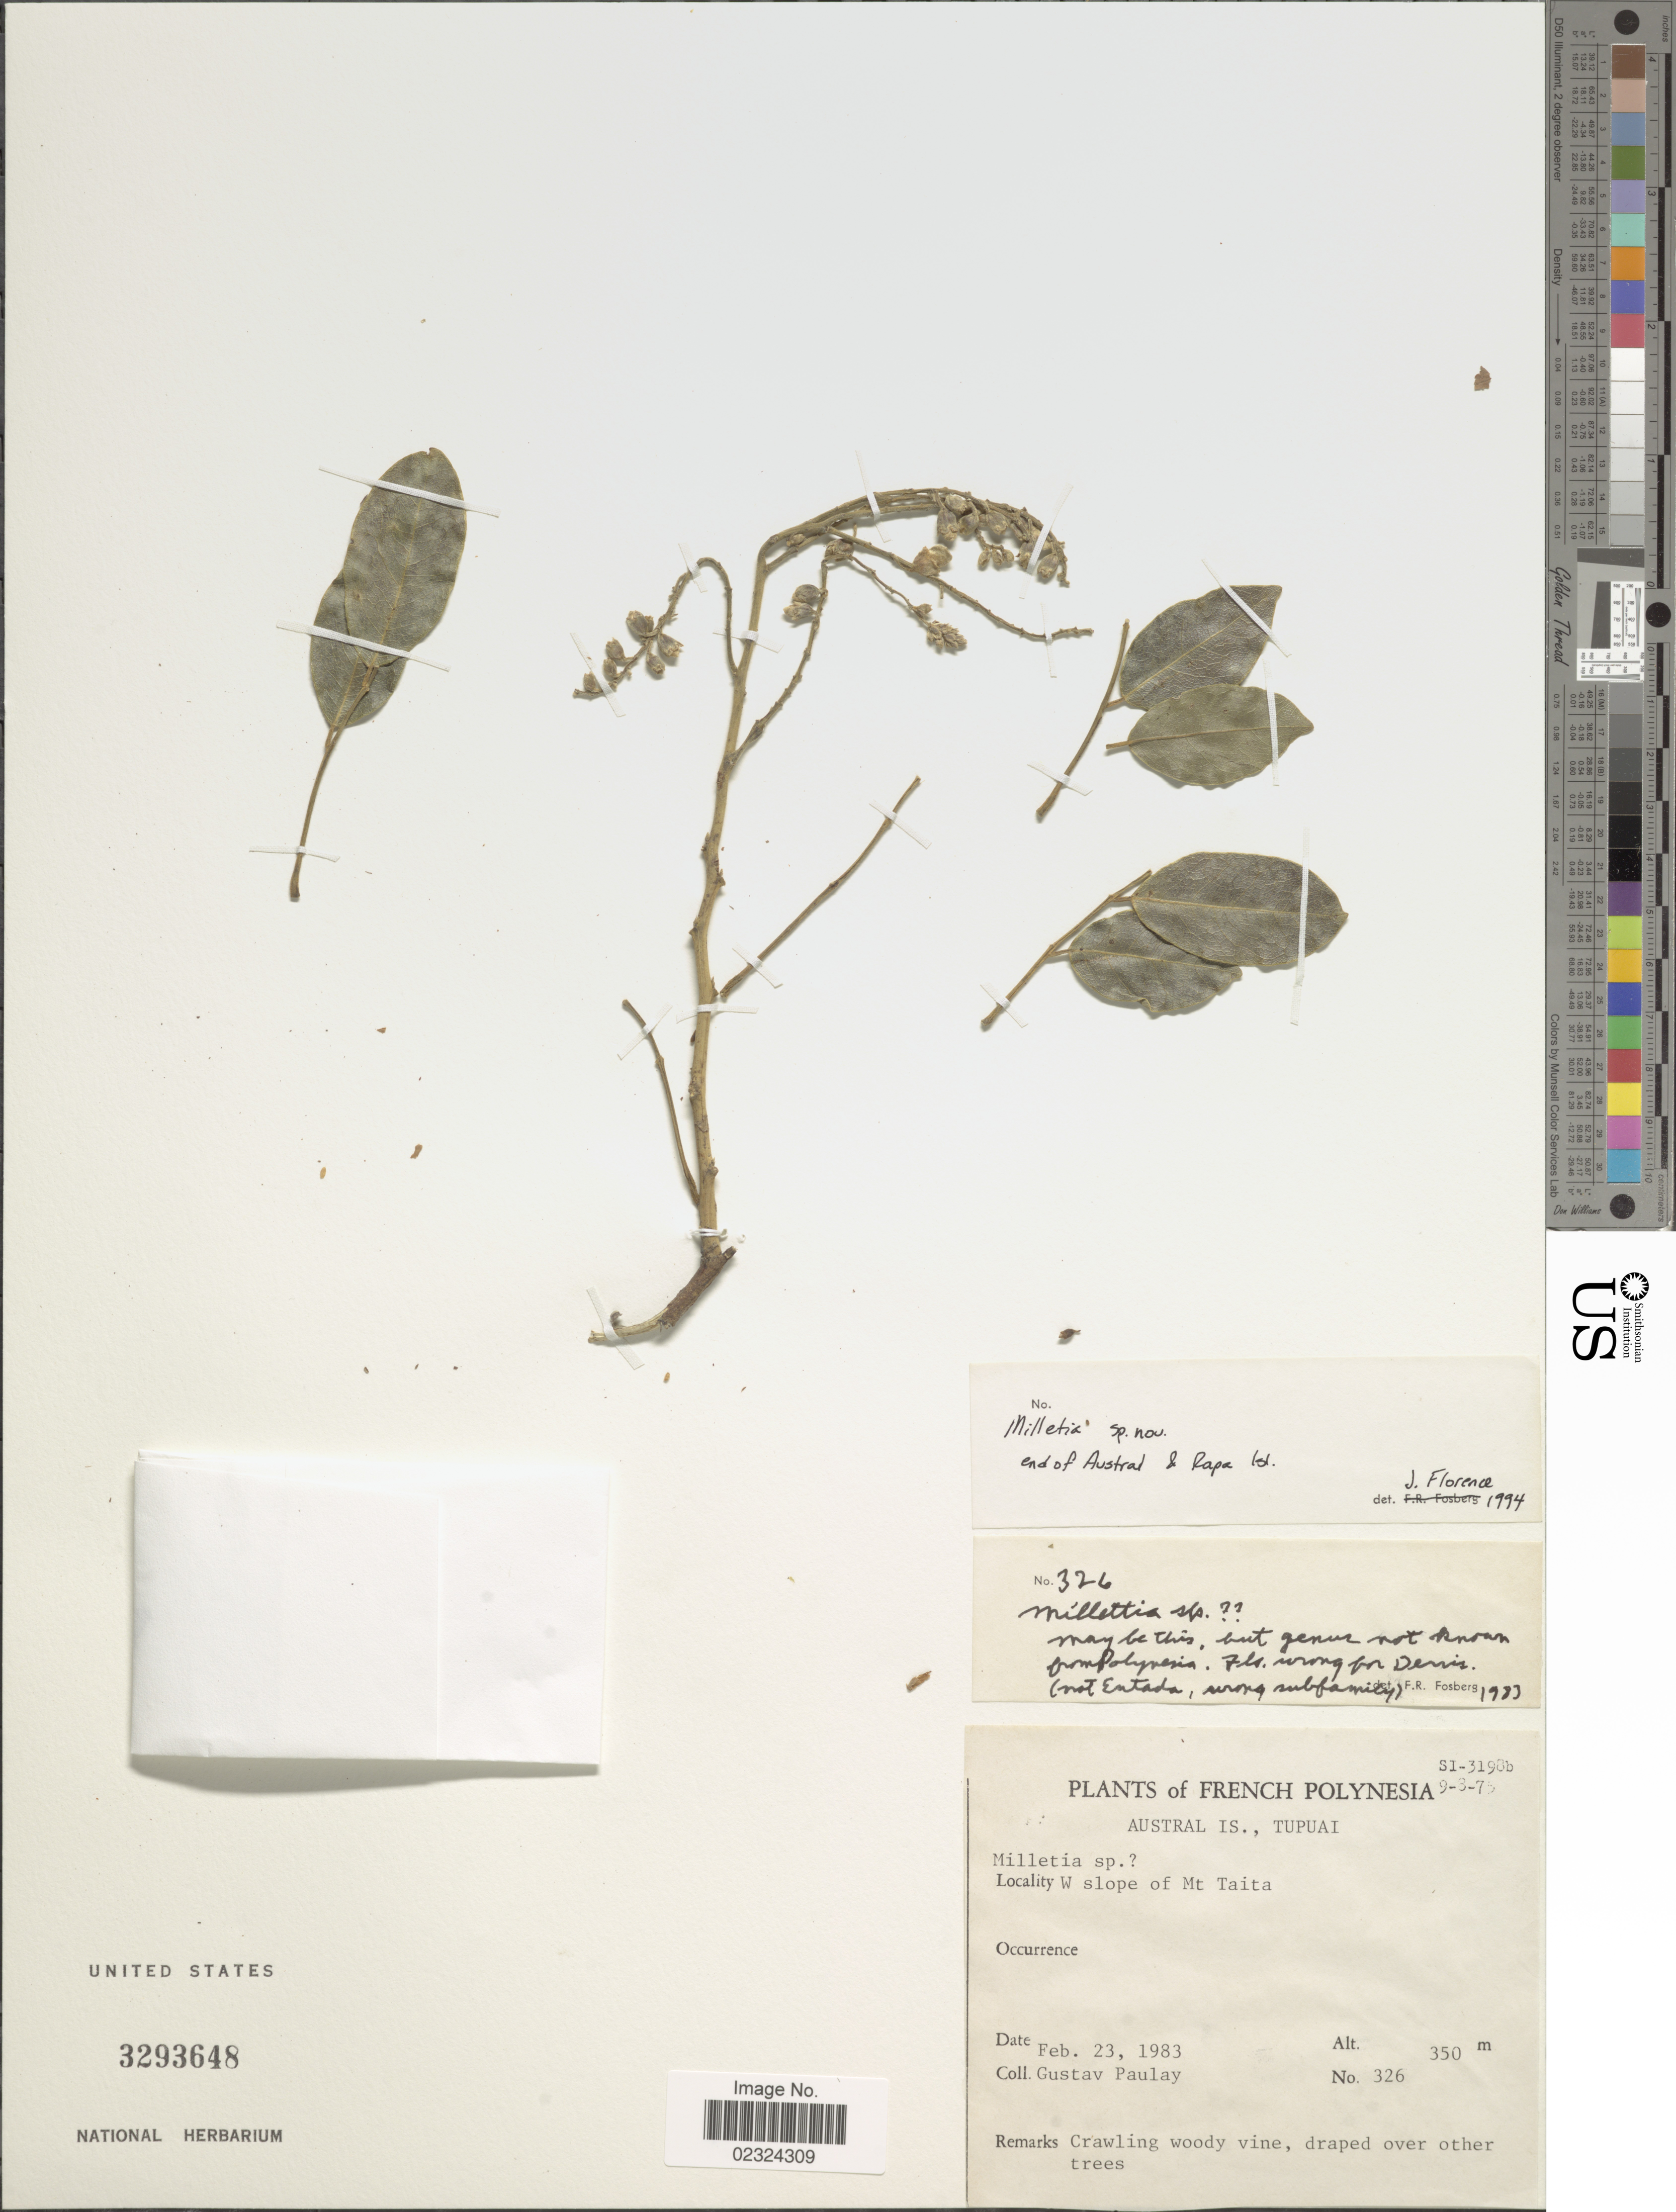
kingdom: Plantae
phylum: Tracheophyta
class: Magnoliopsida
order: Fabales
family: Fabaceae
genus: Millettia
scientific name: Millettia sp.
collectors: G. Paulay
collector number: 326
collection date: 1983-02-23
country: French Polynesia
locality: Austral Is., Tupuai. W. slope of Mt Taita.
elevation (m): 350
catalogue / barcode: US 3293648